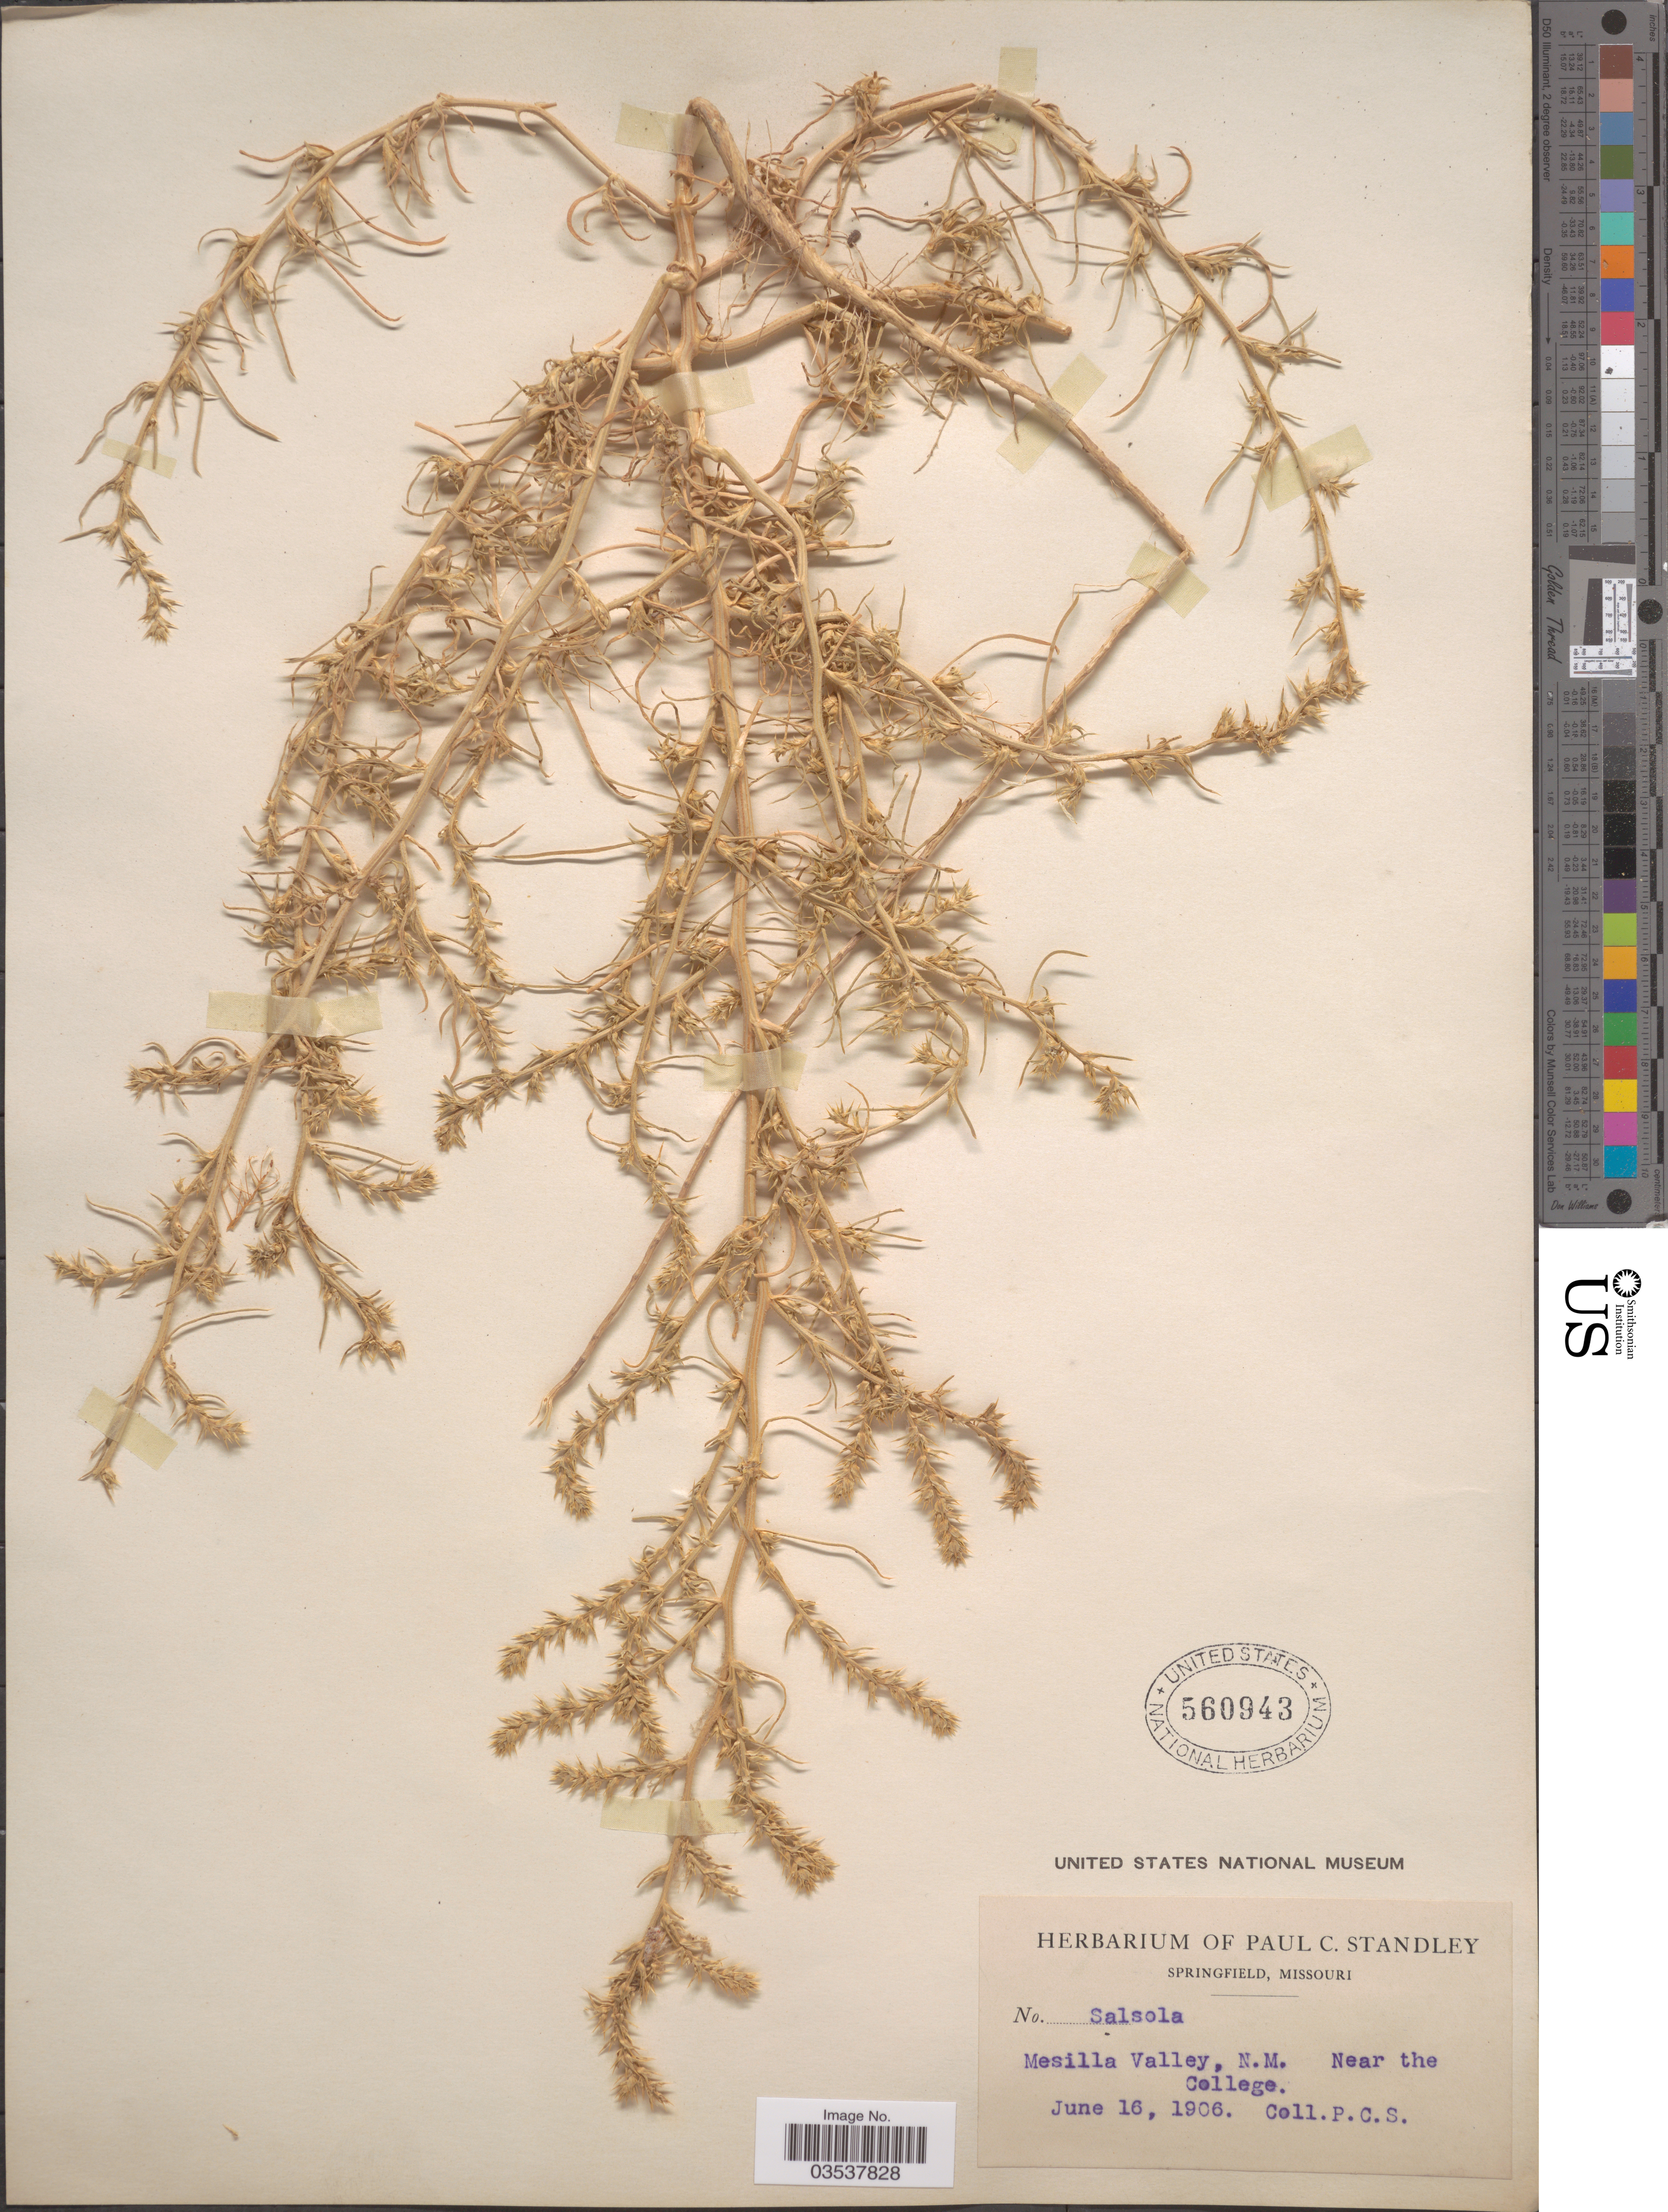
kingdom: Plantae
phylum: Tracheophyta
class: Magnoliopsida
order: Caryophyllales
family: Amaranthaceae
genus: Salsola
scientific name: Salsola pestifer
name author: A. Nelson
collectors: P. C. Standley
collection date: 1906-06-16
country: United States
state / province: New Mexico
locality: Mesilla Valley. Near the College.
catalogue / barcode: US 560943